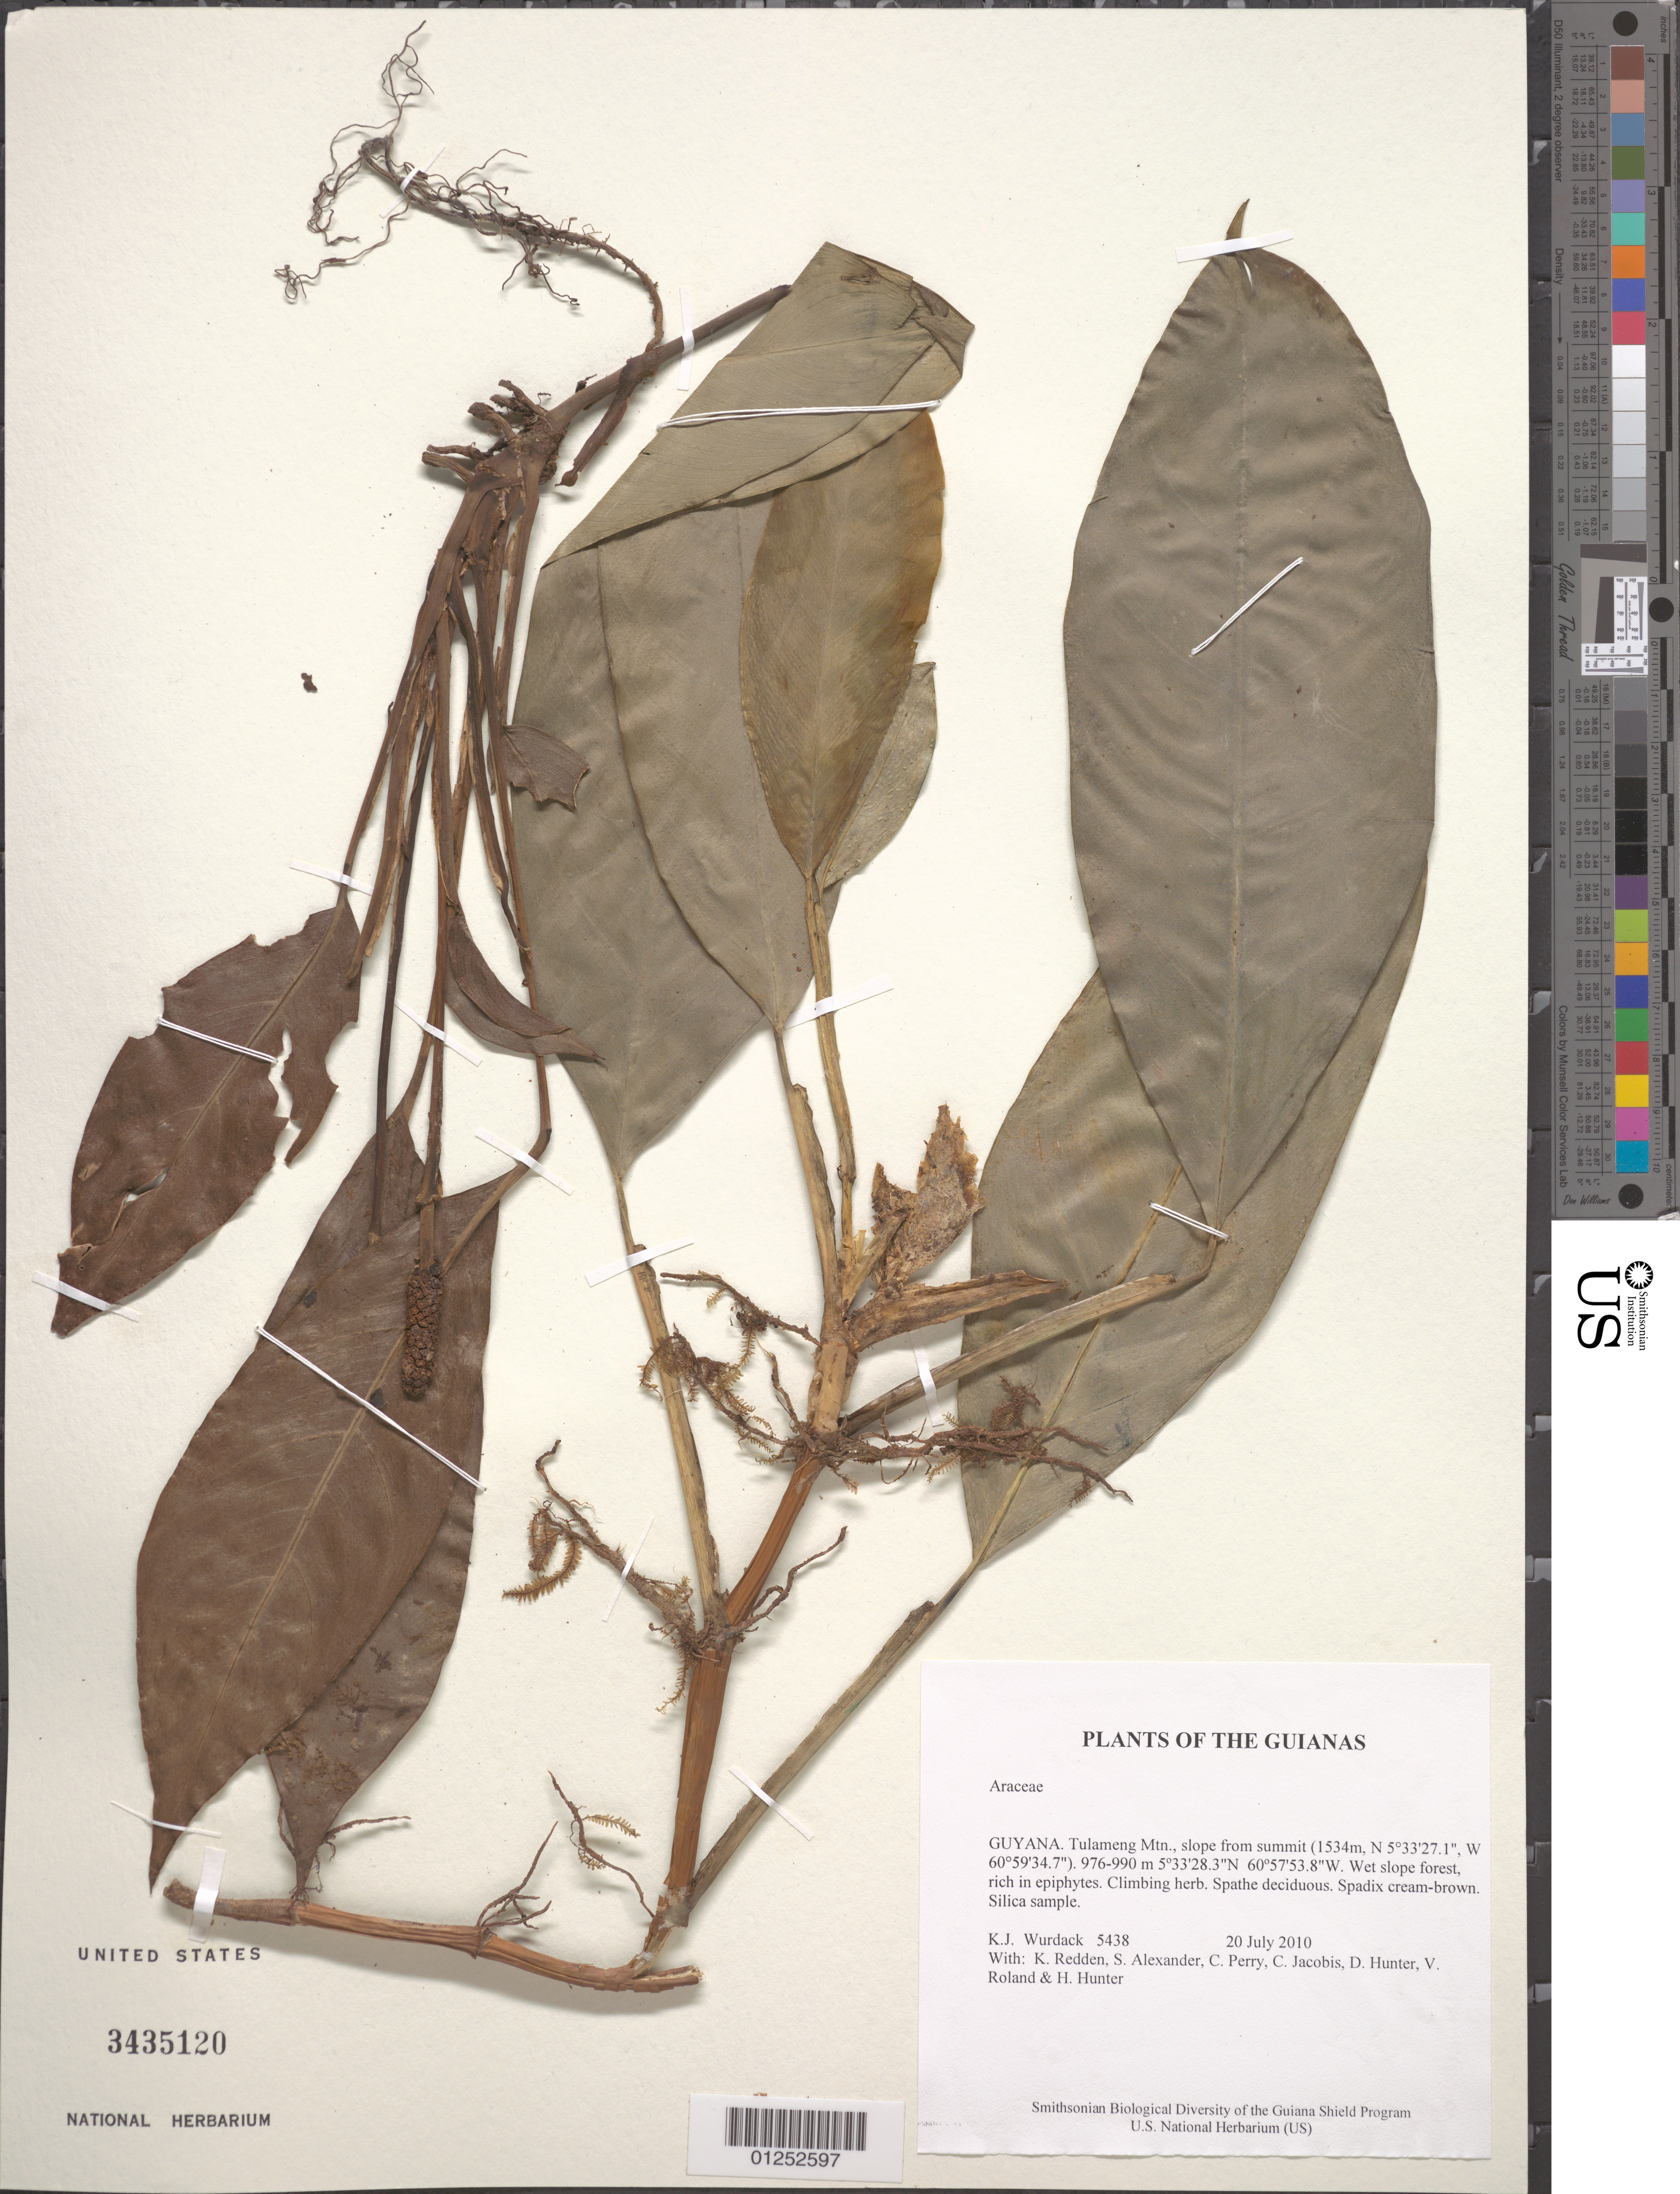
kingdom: Plantae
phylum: Tracheophyta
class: Liliopsida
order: Alismatales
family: Araceae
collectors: K. Wurdack, K. M. Redden, S. N. Alexander, C. Perry, C. Jacobis, D. Hunter, V. Roland & H. Hunter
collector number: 5438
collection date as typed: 20 July 2010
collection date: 2010-07-20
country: Guyana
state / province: Cuyuni-Mazaruni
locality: Tulameng Mtn., slope from summit (1534m, N 5°33'27.1", W 60°59'34.7")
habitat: Wet slope forest, rich in epiphytes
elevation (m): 976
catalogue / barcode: US 3435120